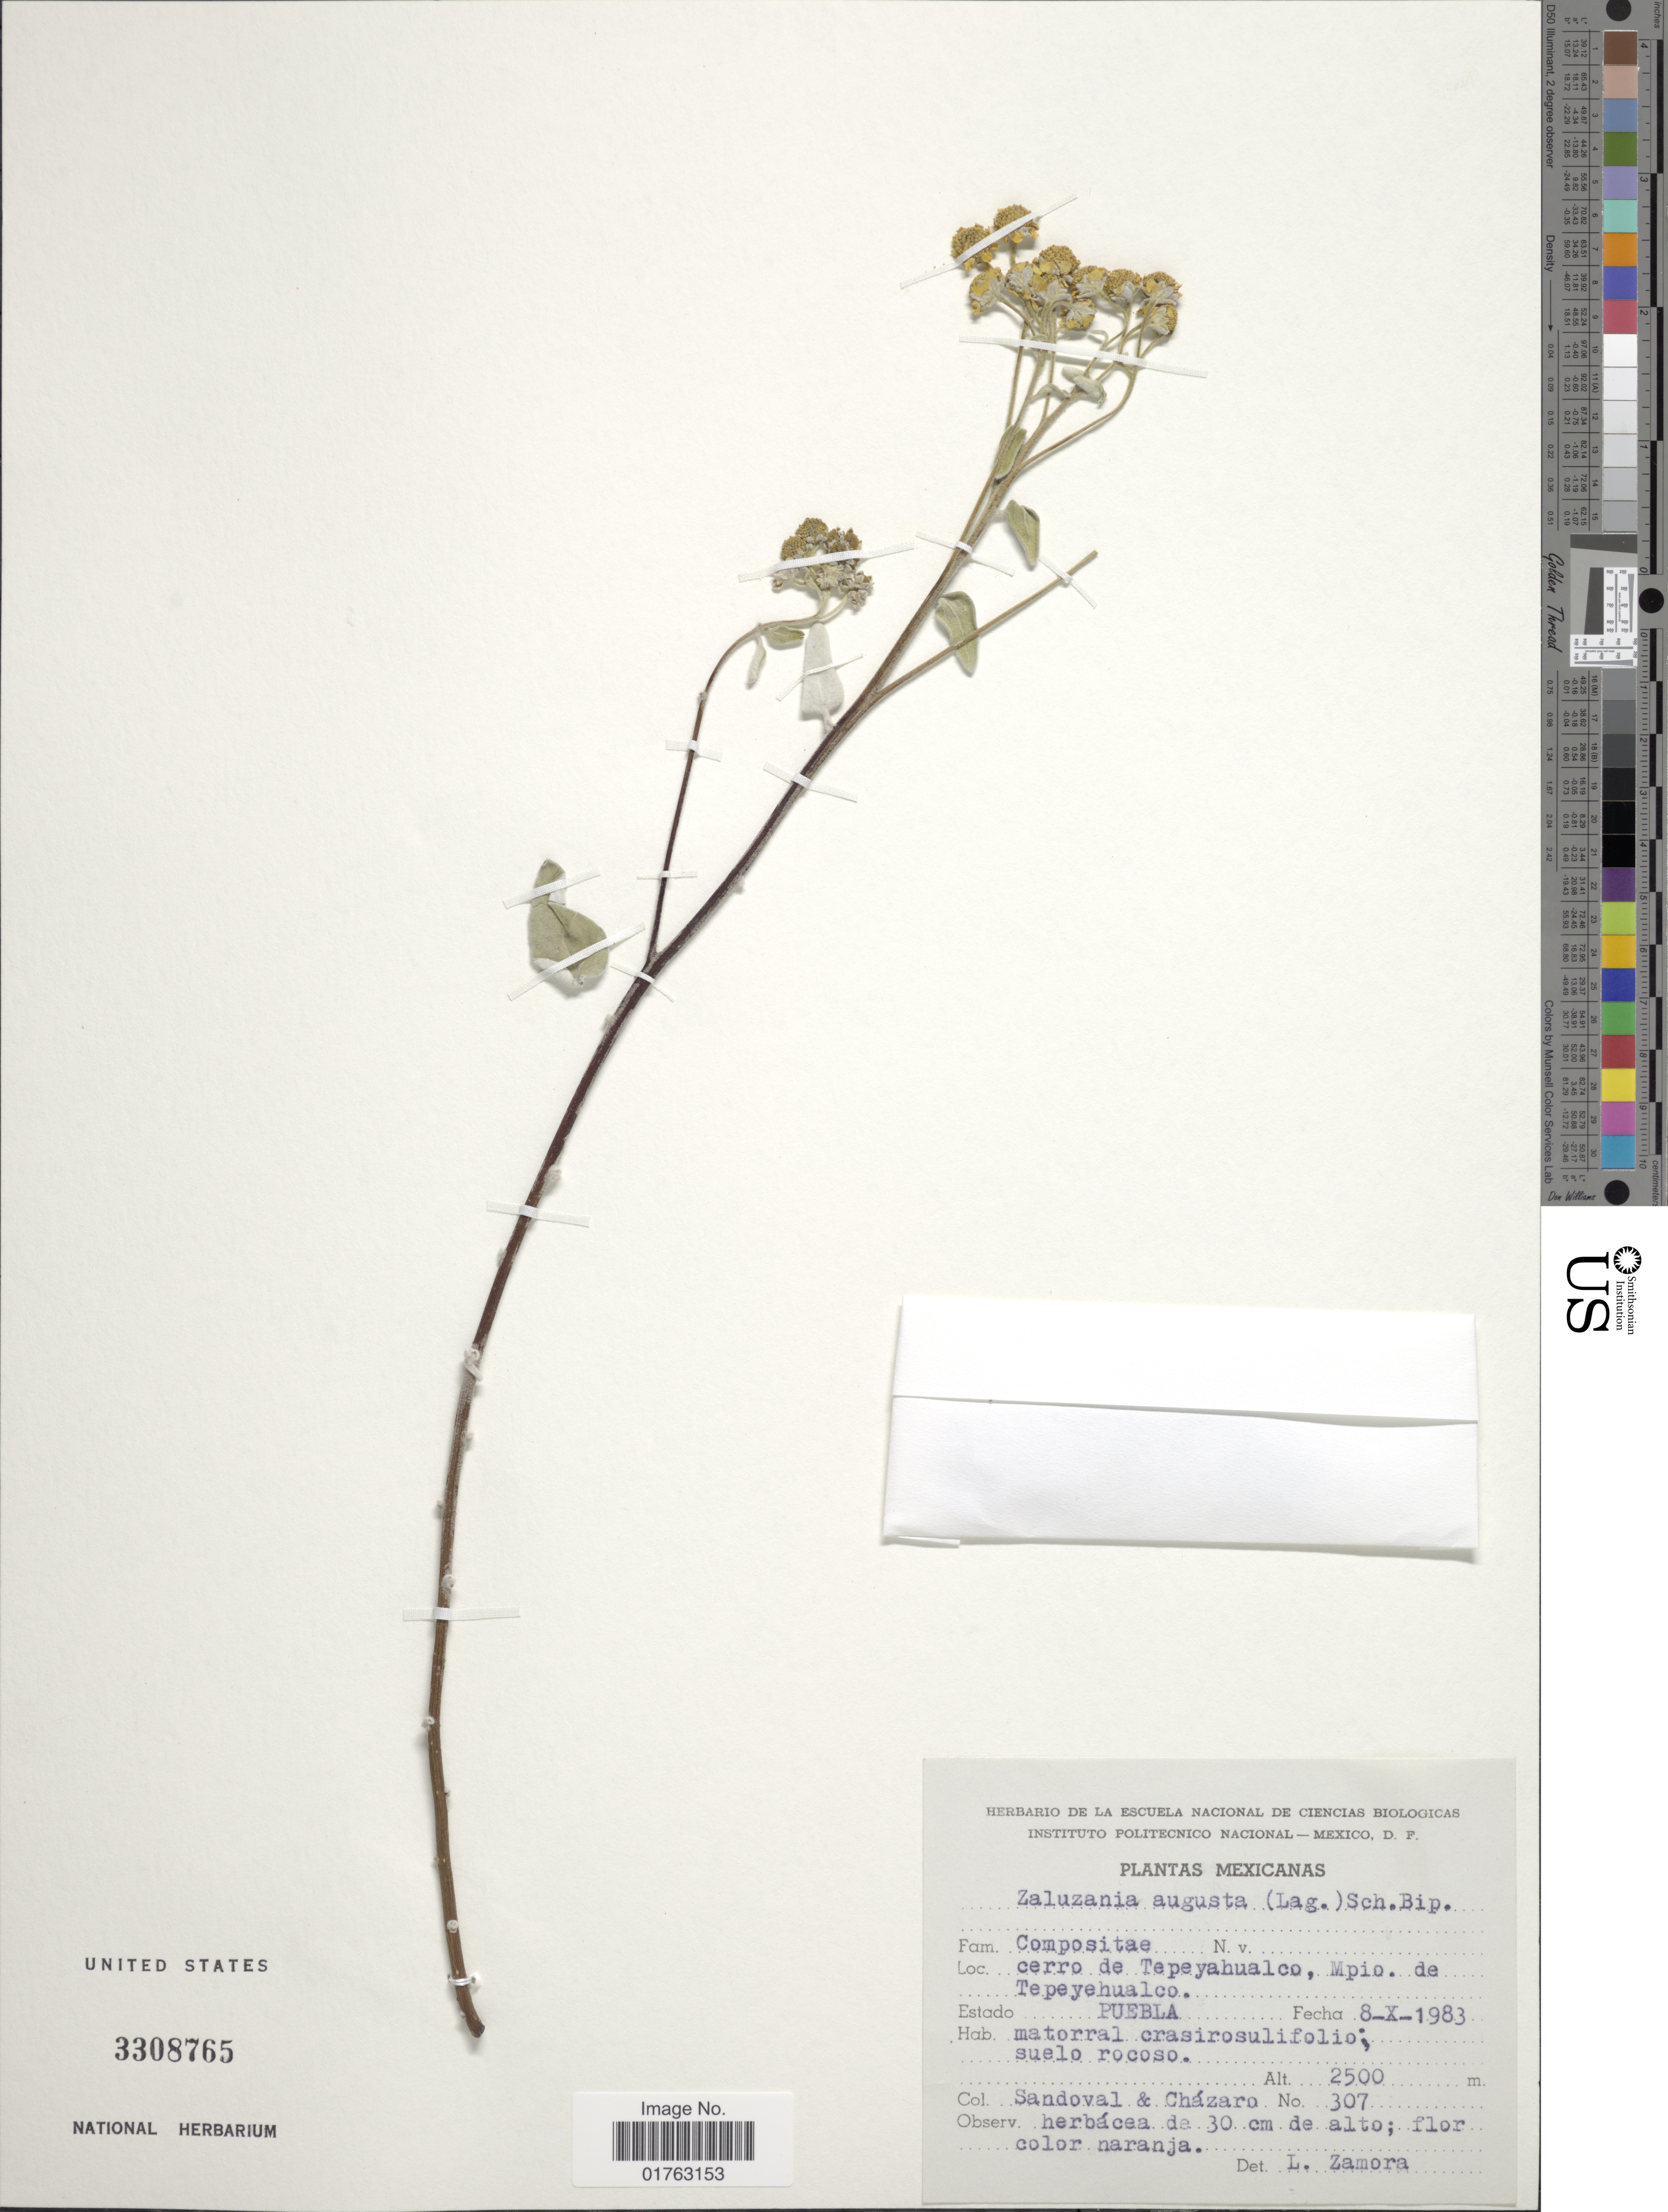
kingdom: Plantae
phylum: Tracheophyta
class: Magnoliopsida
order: Asterales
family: Asteraceae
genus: Zaluzania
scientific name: Zaluzania angusta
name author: (Lag.) Sch. Bip.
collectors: -- Sandoval & Chazaro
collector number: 307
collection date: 1983-10-08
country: Mexico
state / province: Puebla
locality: Cerro de Tepeyahualco, Mpio. de Tepeyehualco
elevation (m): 2500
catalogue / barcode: US 3308765